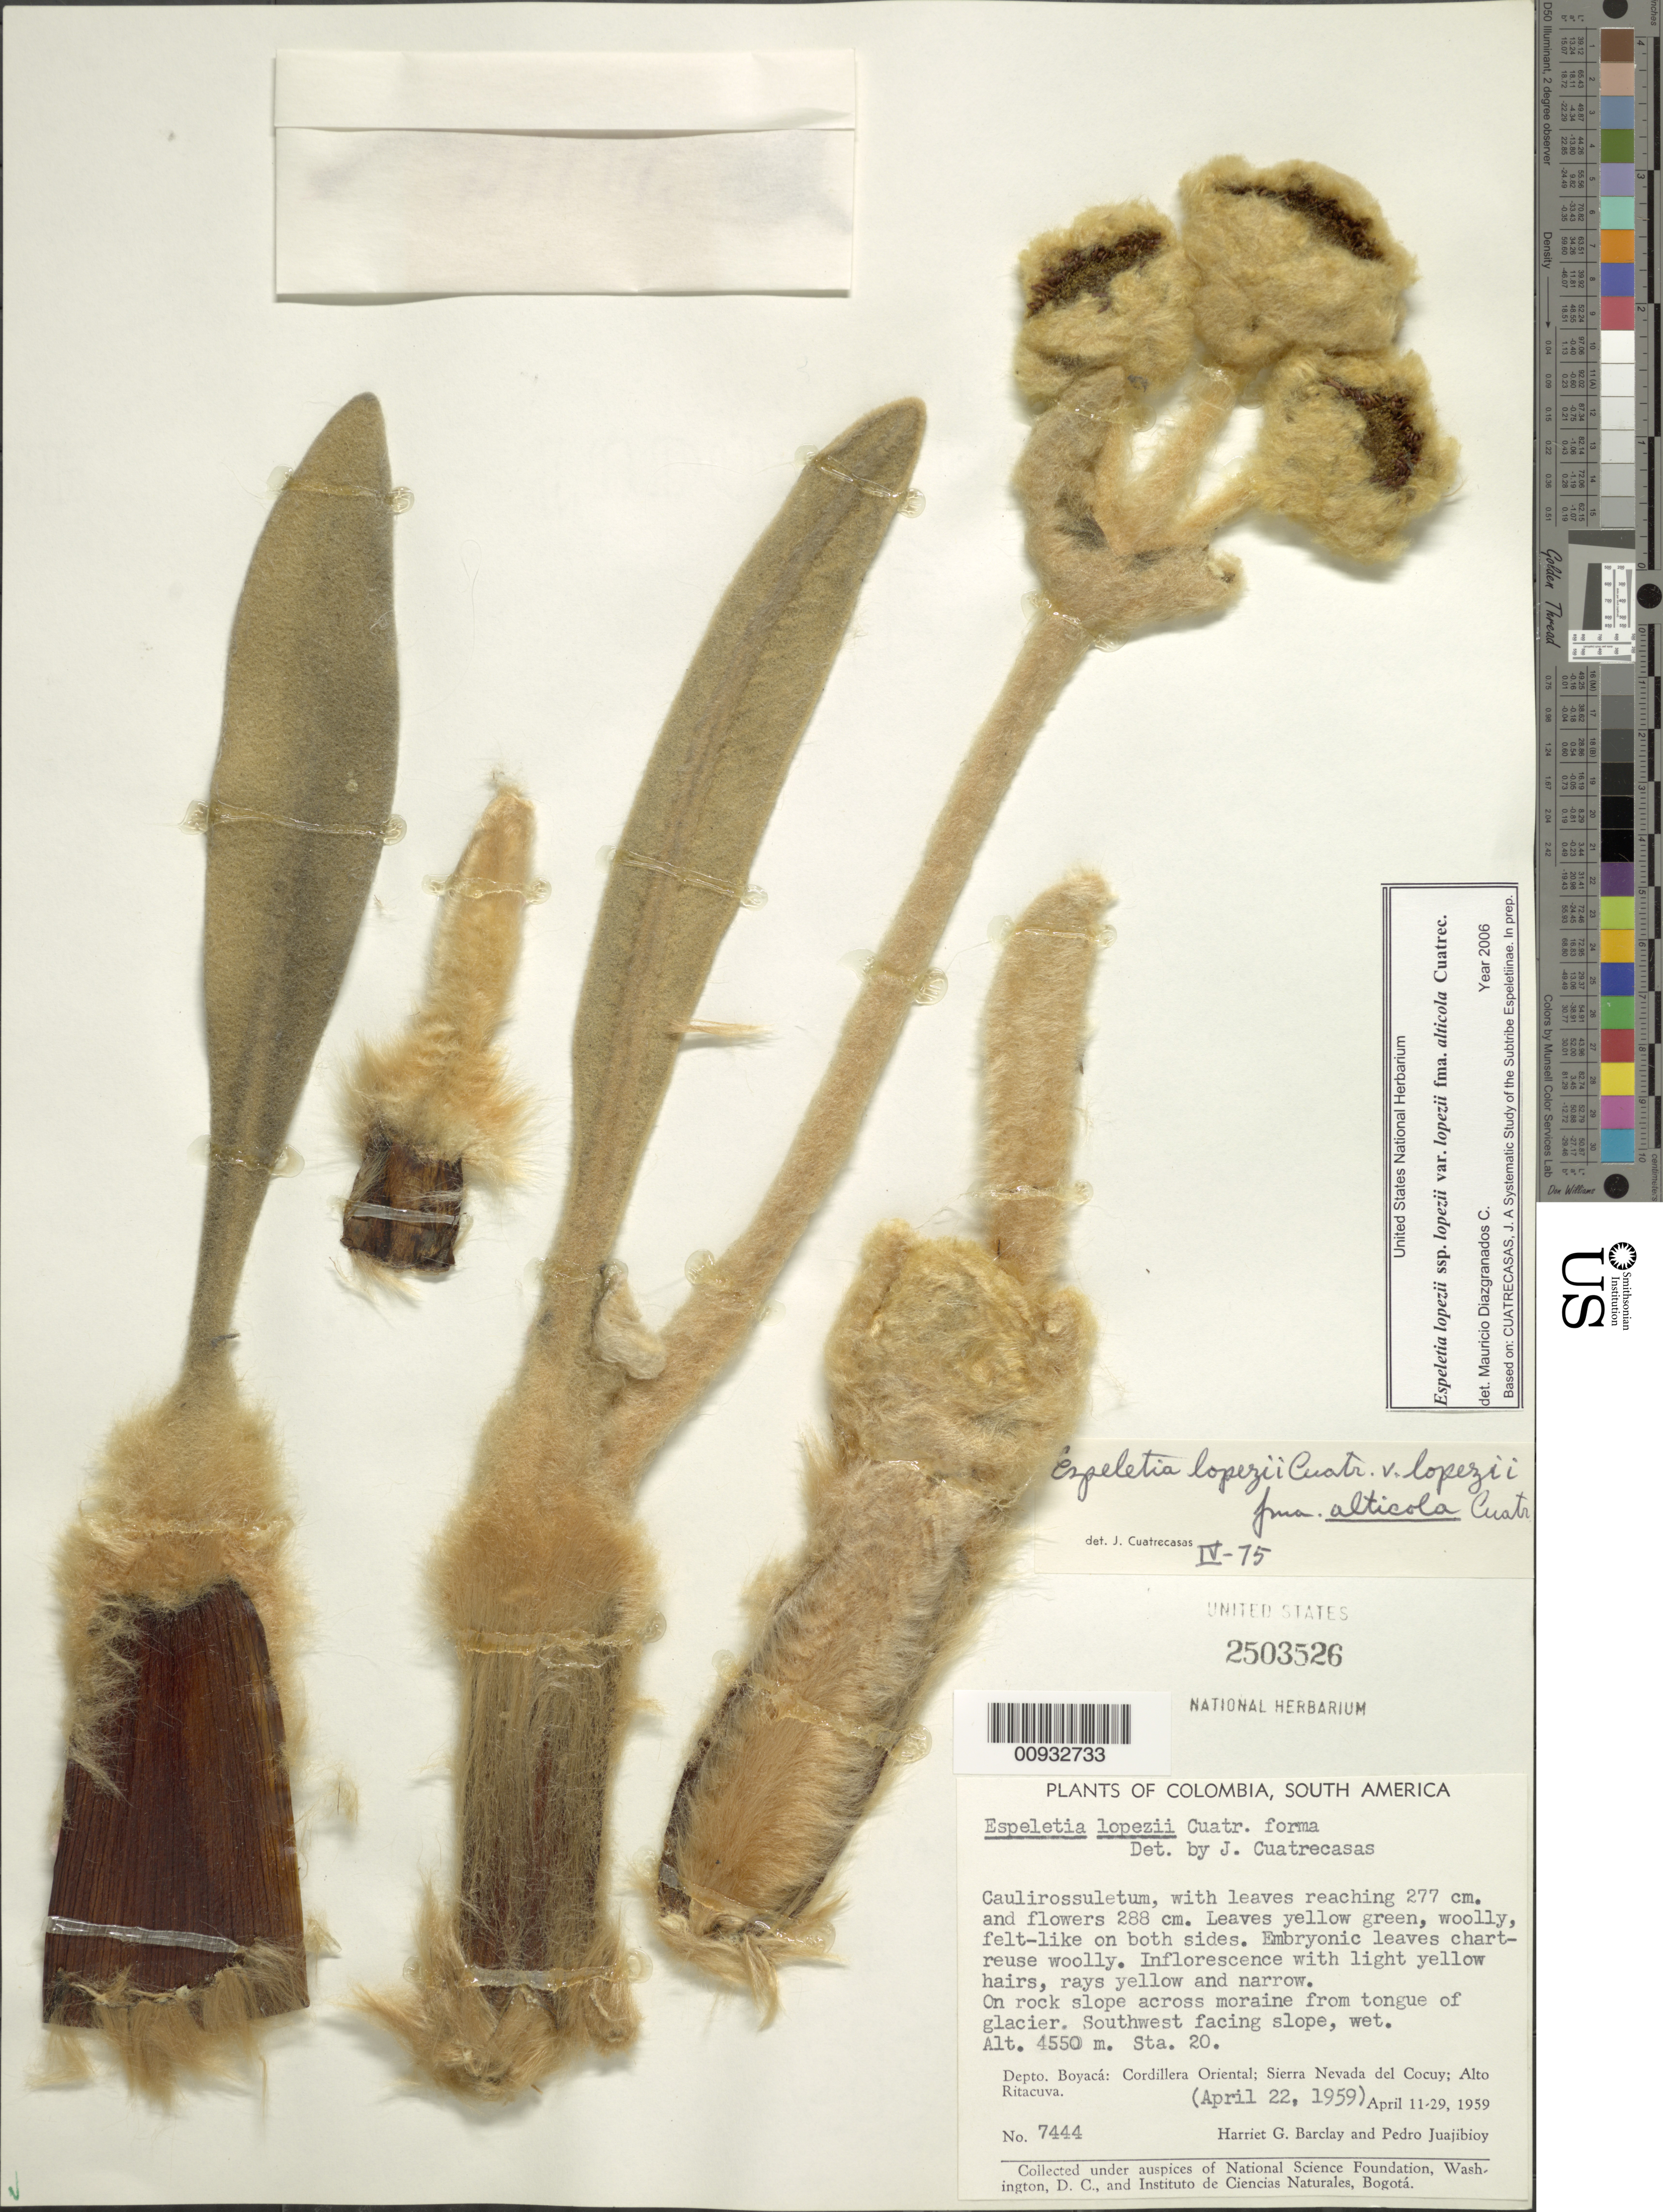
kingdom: Plantae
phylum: Tracheophyta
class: Magnoliopsida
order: Asterales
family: Asteraceae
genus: Espeletia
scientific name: Espeletia lopezii f. alticola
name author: Cuatrec.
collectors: H. G. Barclay & P. Juajibioy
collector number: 7444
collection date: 1959-04-22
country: Colombia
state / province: Boyacá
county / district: El Cocuy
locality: Sierra Nevada del Cocuy, Alto Ritacuva. On rock slope across moraine from tongue of glacier. SW facing slope. Sta. 20.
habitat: Wet rocky slope.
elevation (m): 4550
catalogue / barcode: US 2503526